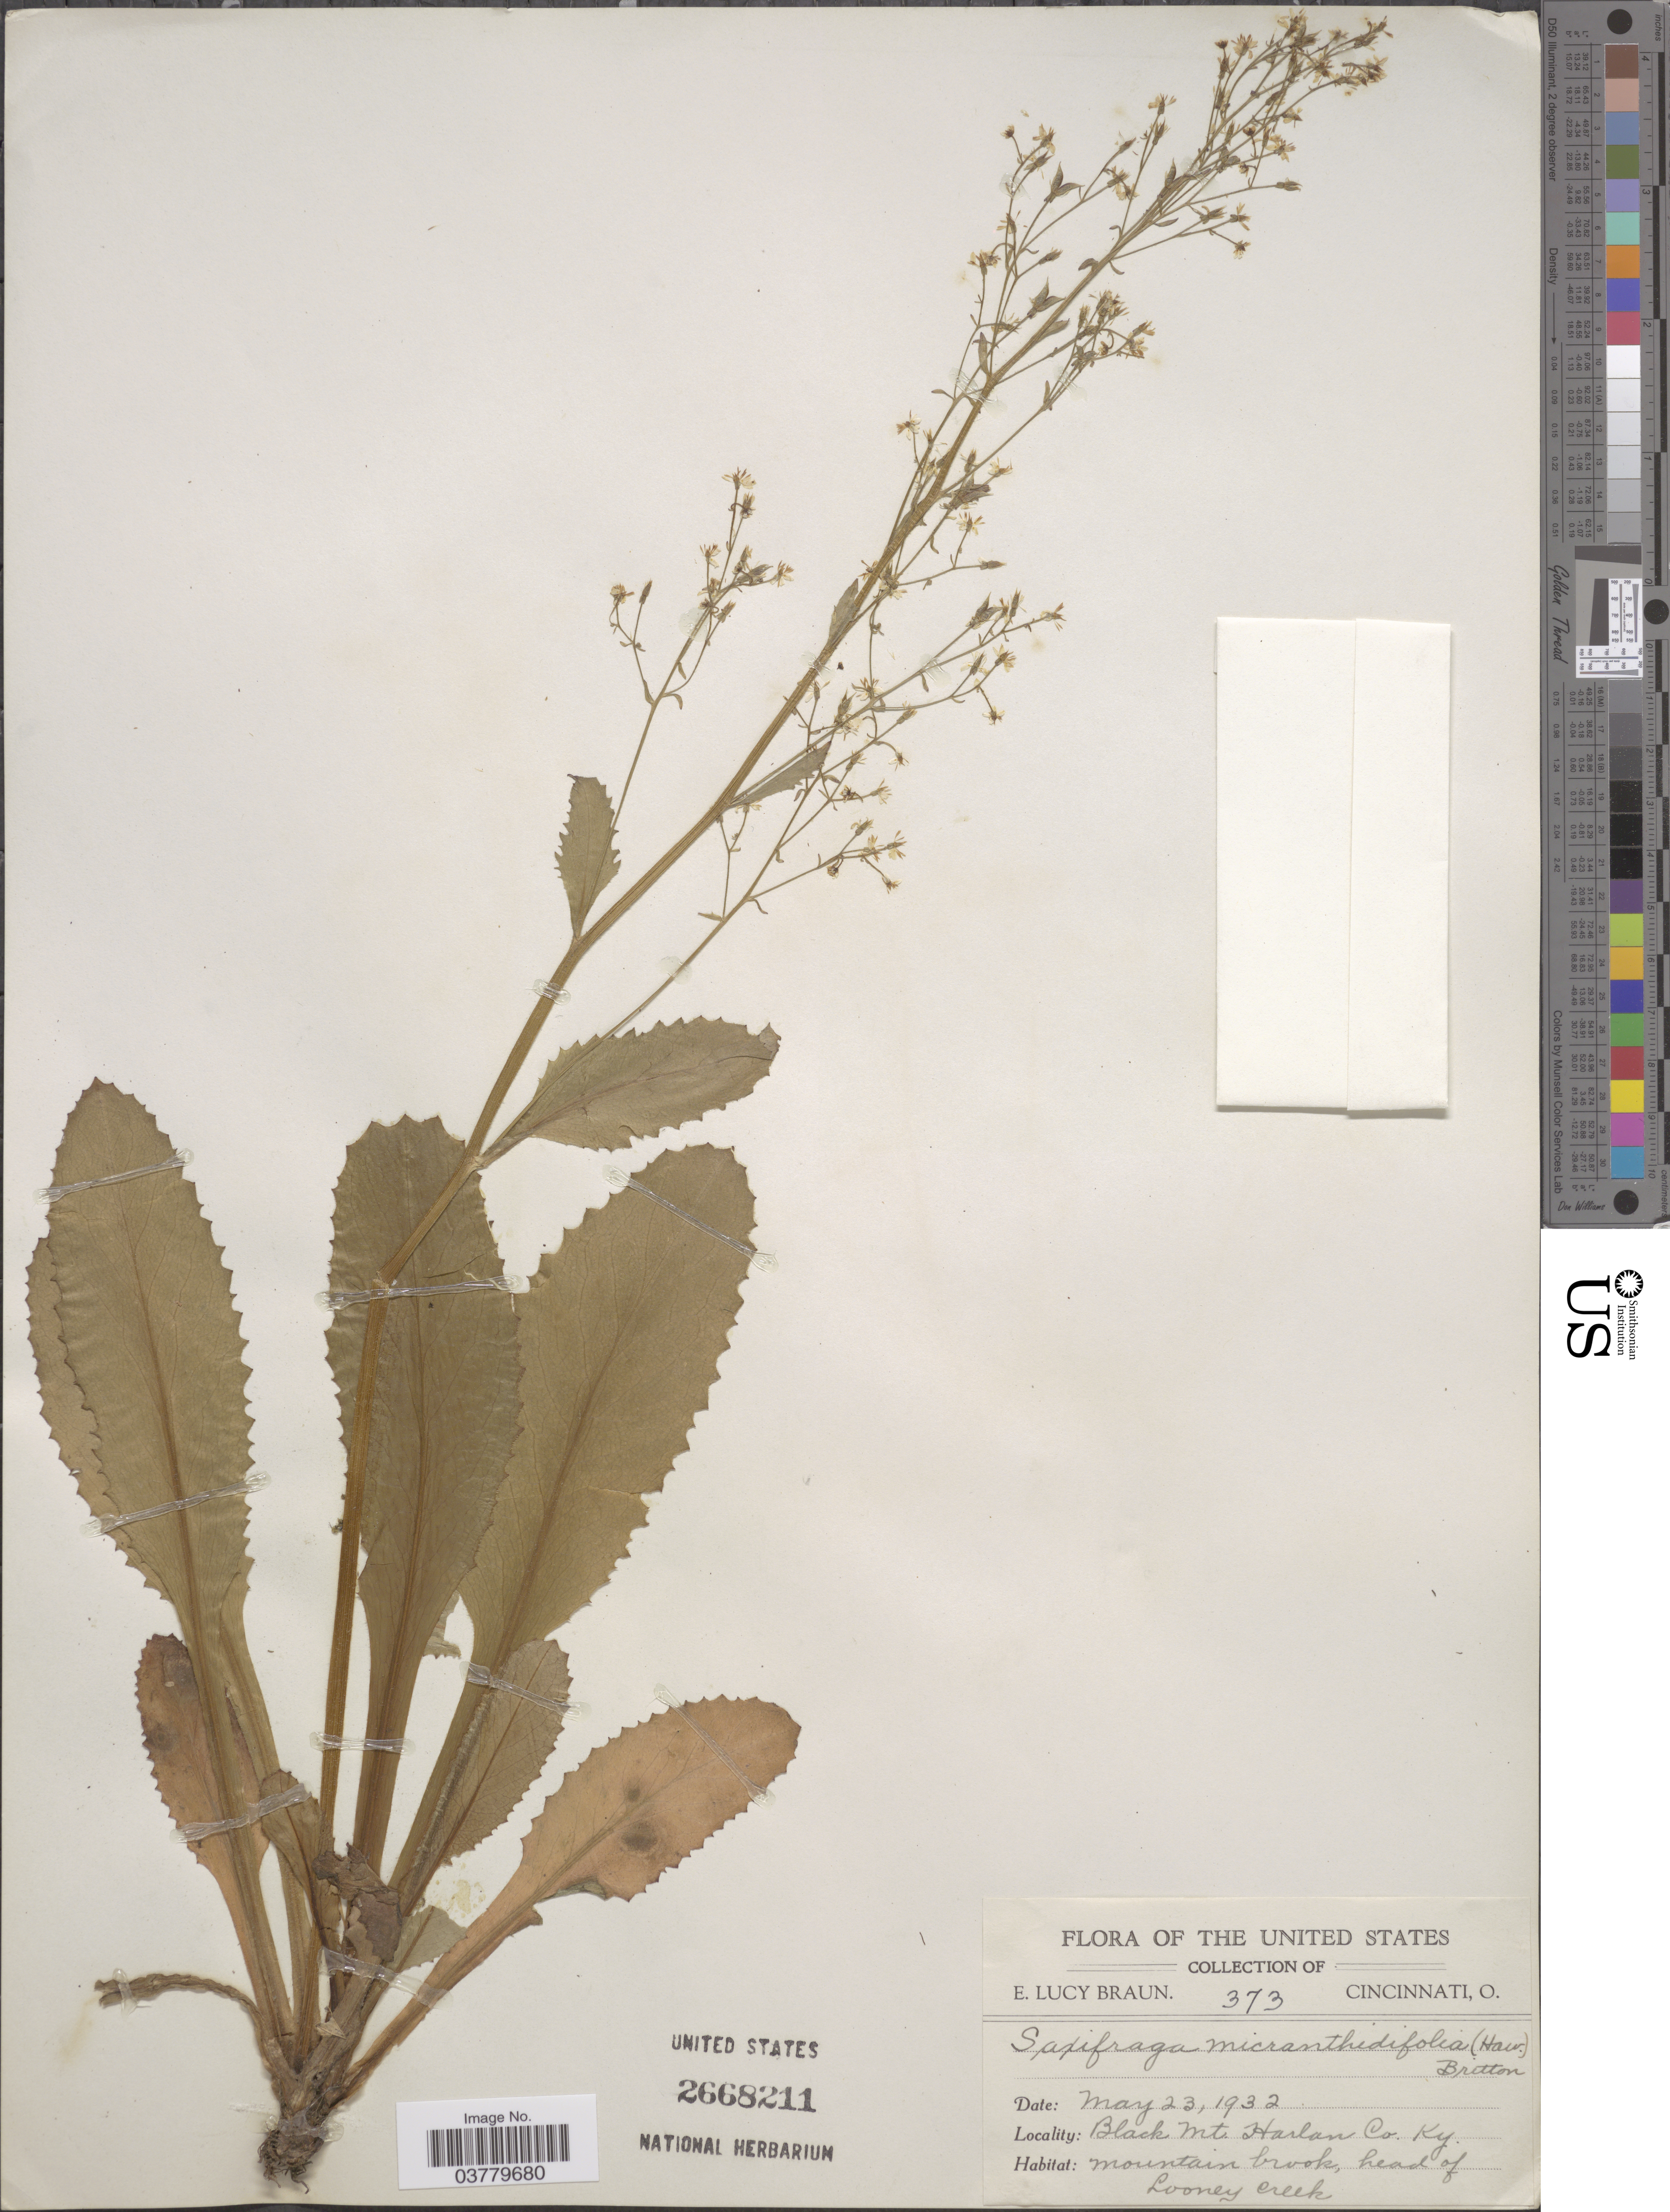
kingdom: Plantae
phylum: Tracheophyta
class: Magnoliopsida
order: Saxifragales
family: Saxifragaceae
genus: Micranthes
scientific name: Micranthes micranthidifolia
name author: (Haw.) Small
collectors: E. L. Braun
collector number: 373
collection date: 1932-05-23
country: United States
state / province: Kentucky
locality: Black Mt. Harlan Co. Mountain brook, head of Looney Creek.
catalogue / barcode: US 2668211